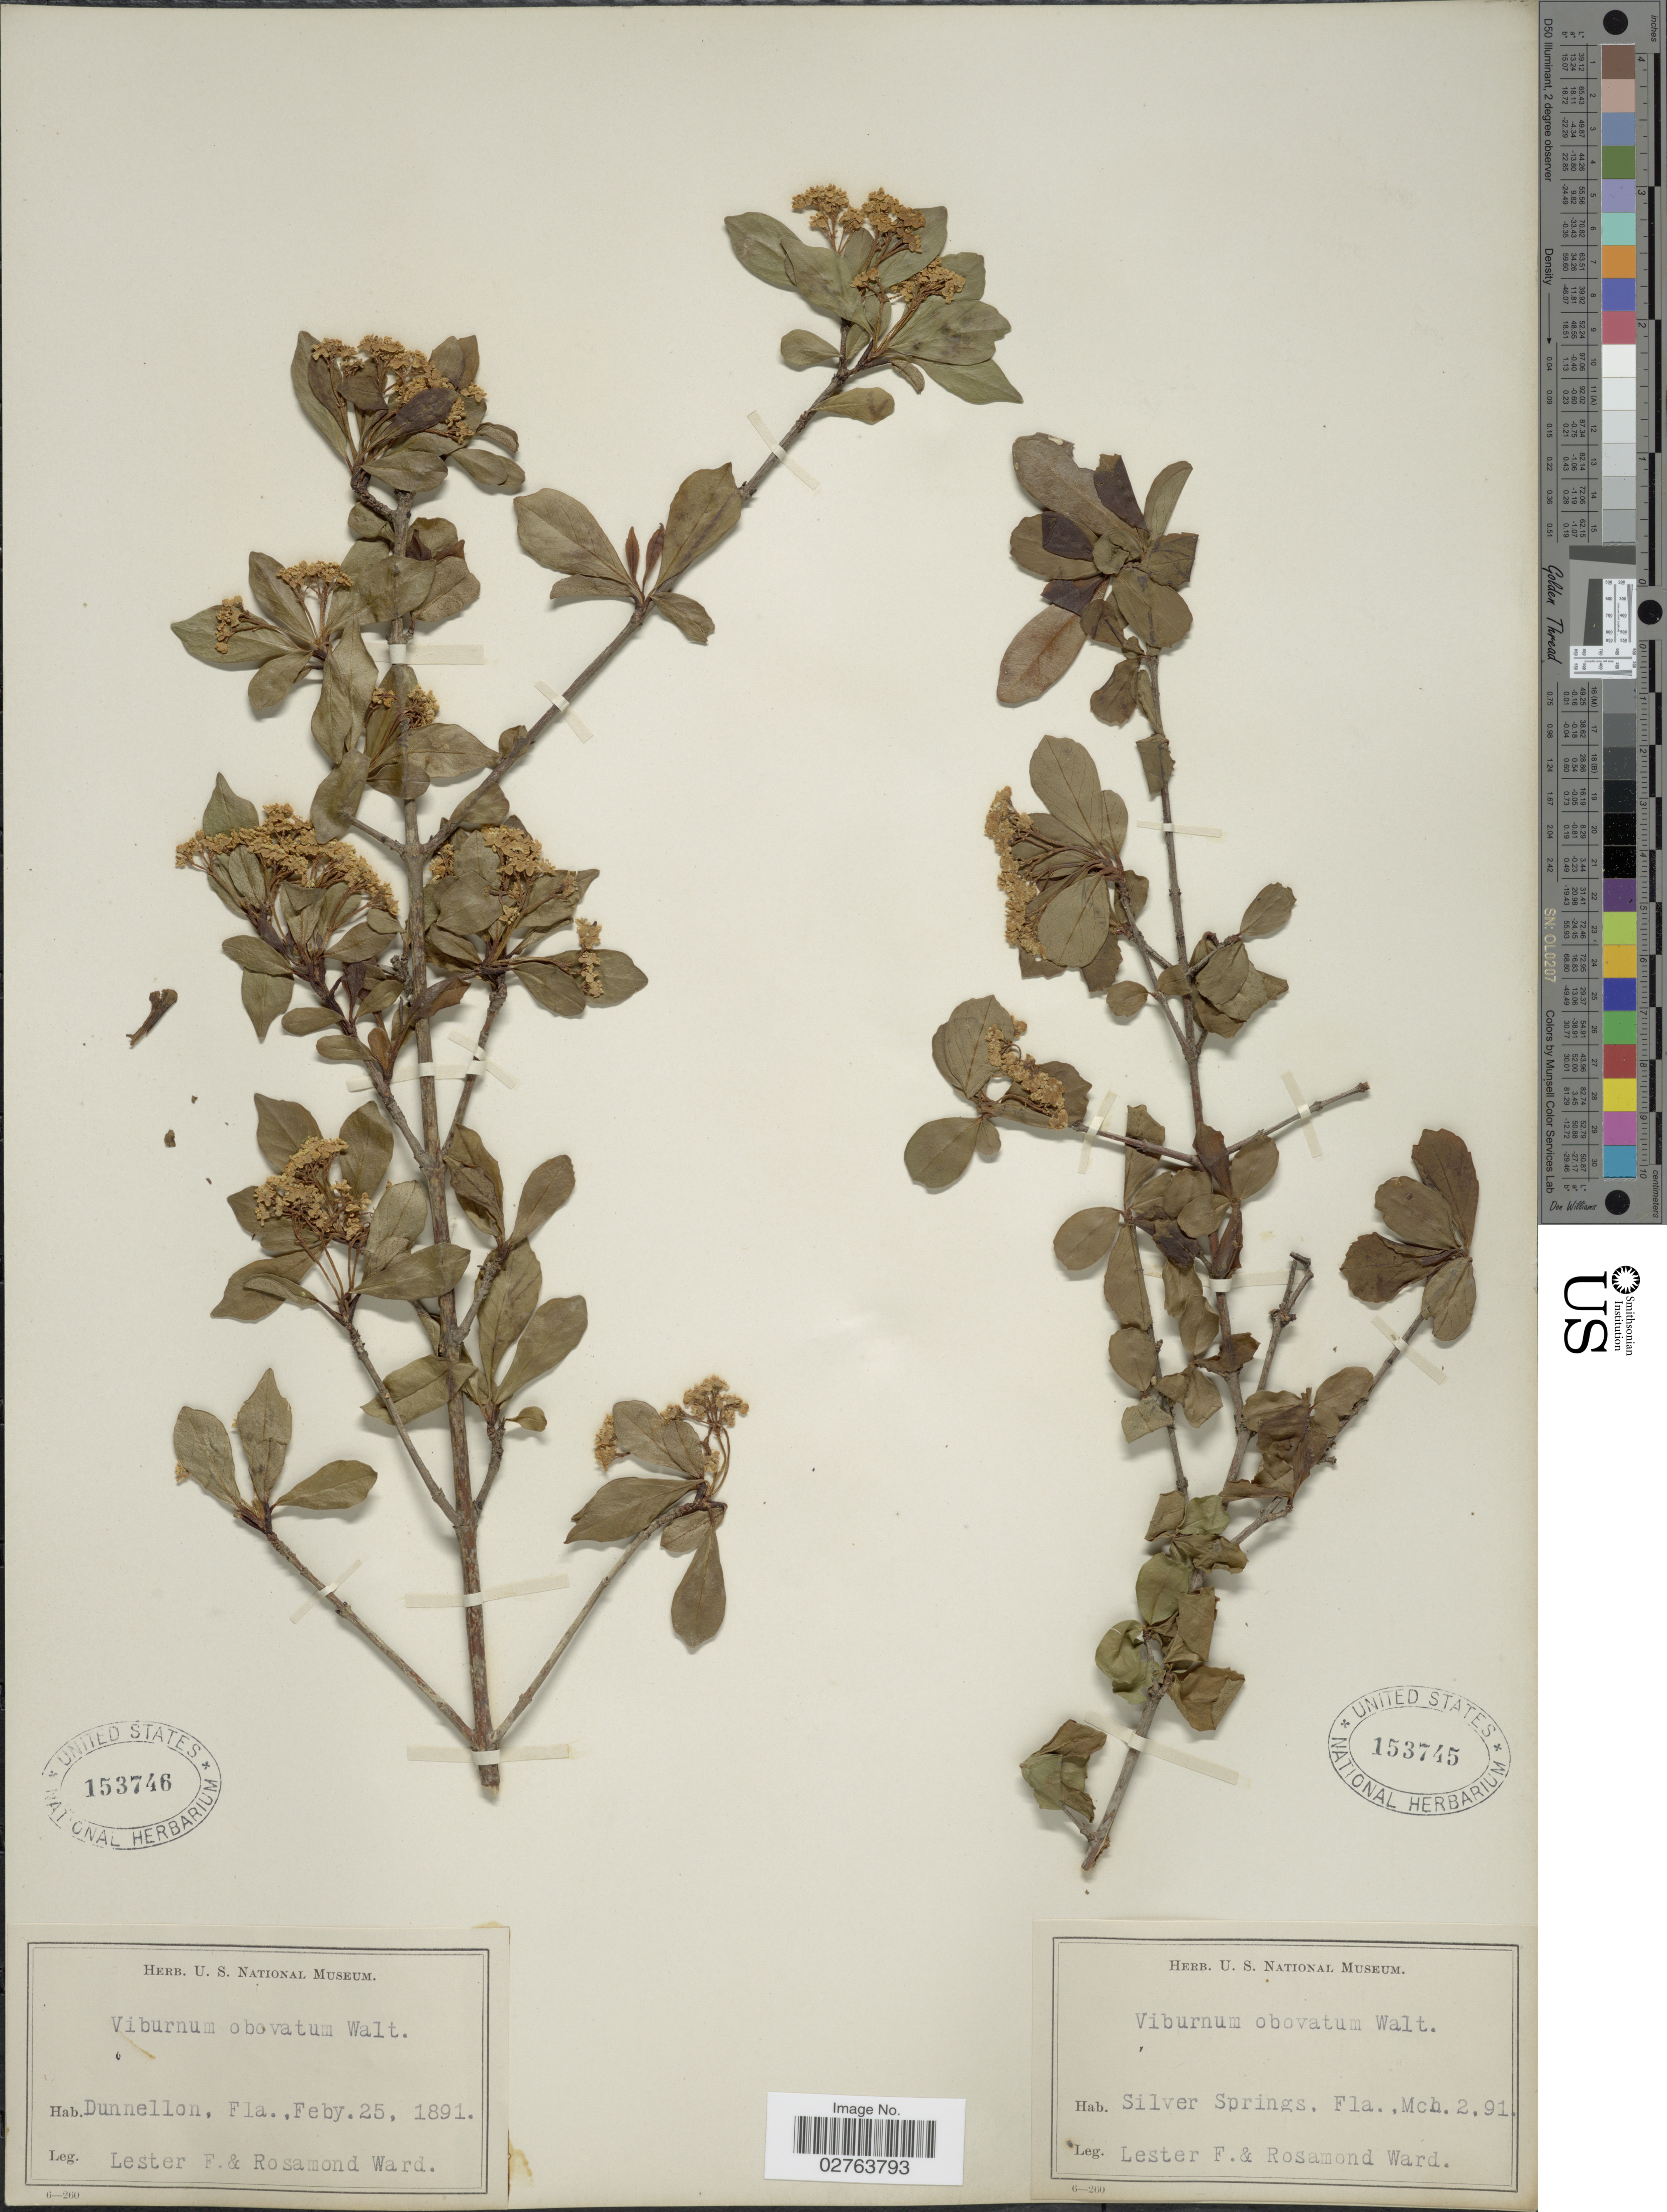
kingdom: Plantae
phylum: Tracheophyta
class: Magnoliopsida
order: Dipsacales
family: Viburnaceae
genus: Viburnum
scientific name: Viburnum obovatum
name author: Walter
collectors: L. F. Ward & R. Ward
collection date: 1891-02-25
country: United States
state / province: Florida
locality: Dunnellon.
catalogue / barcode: US 153746